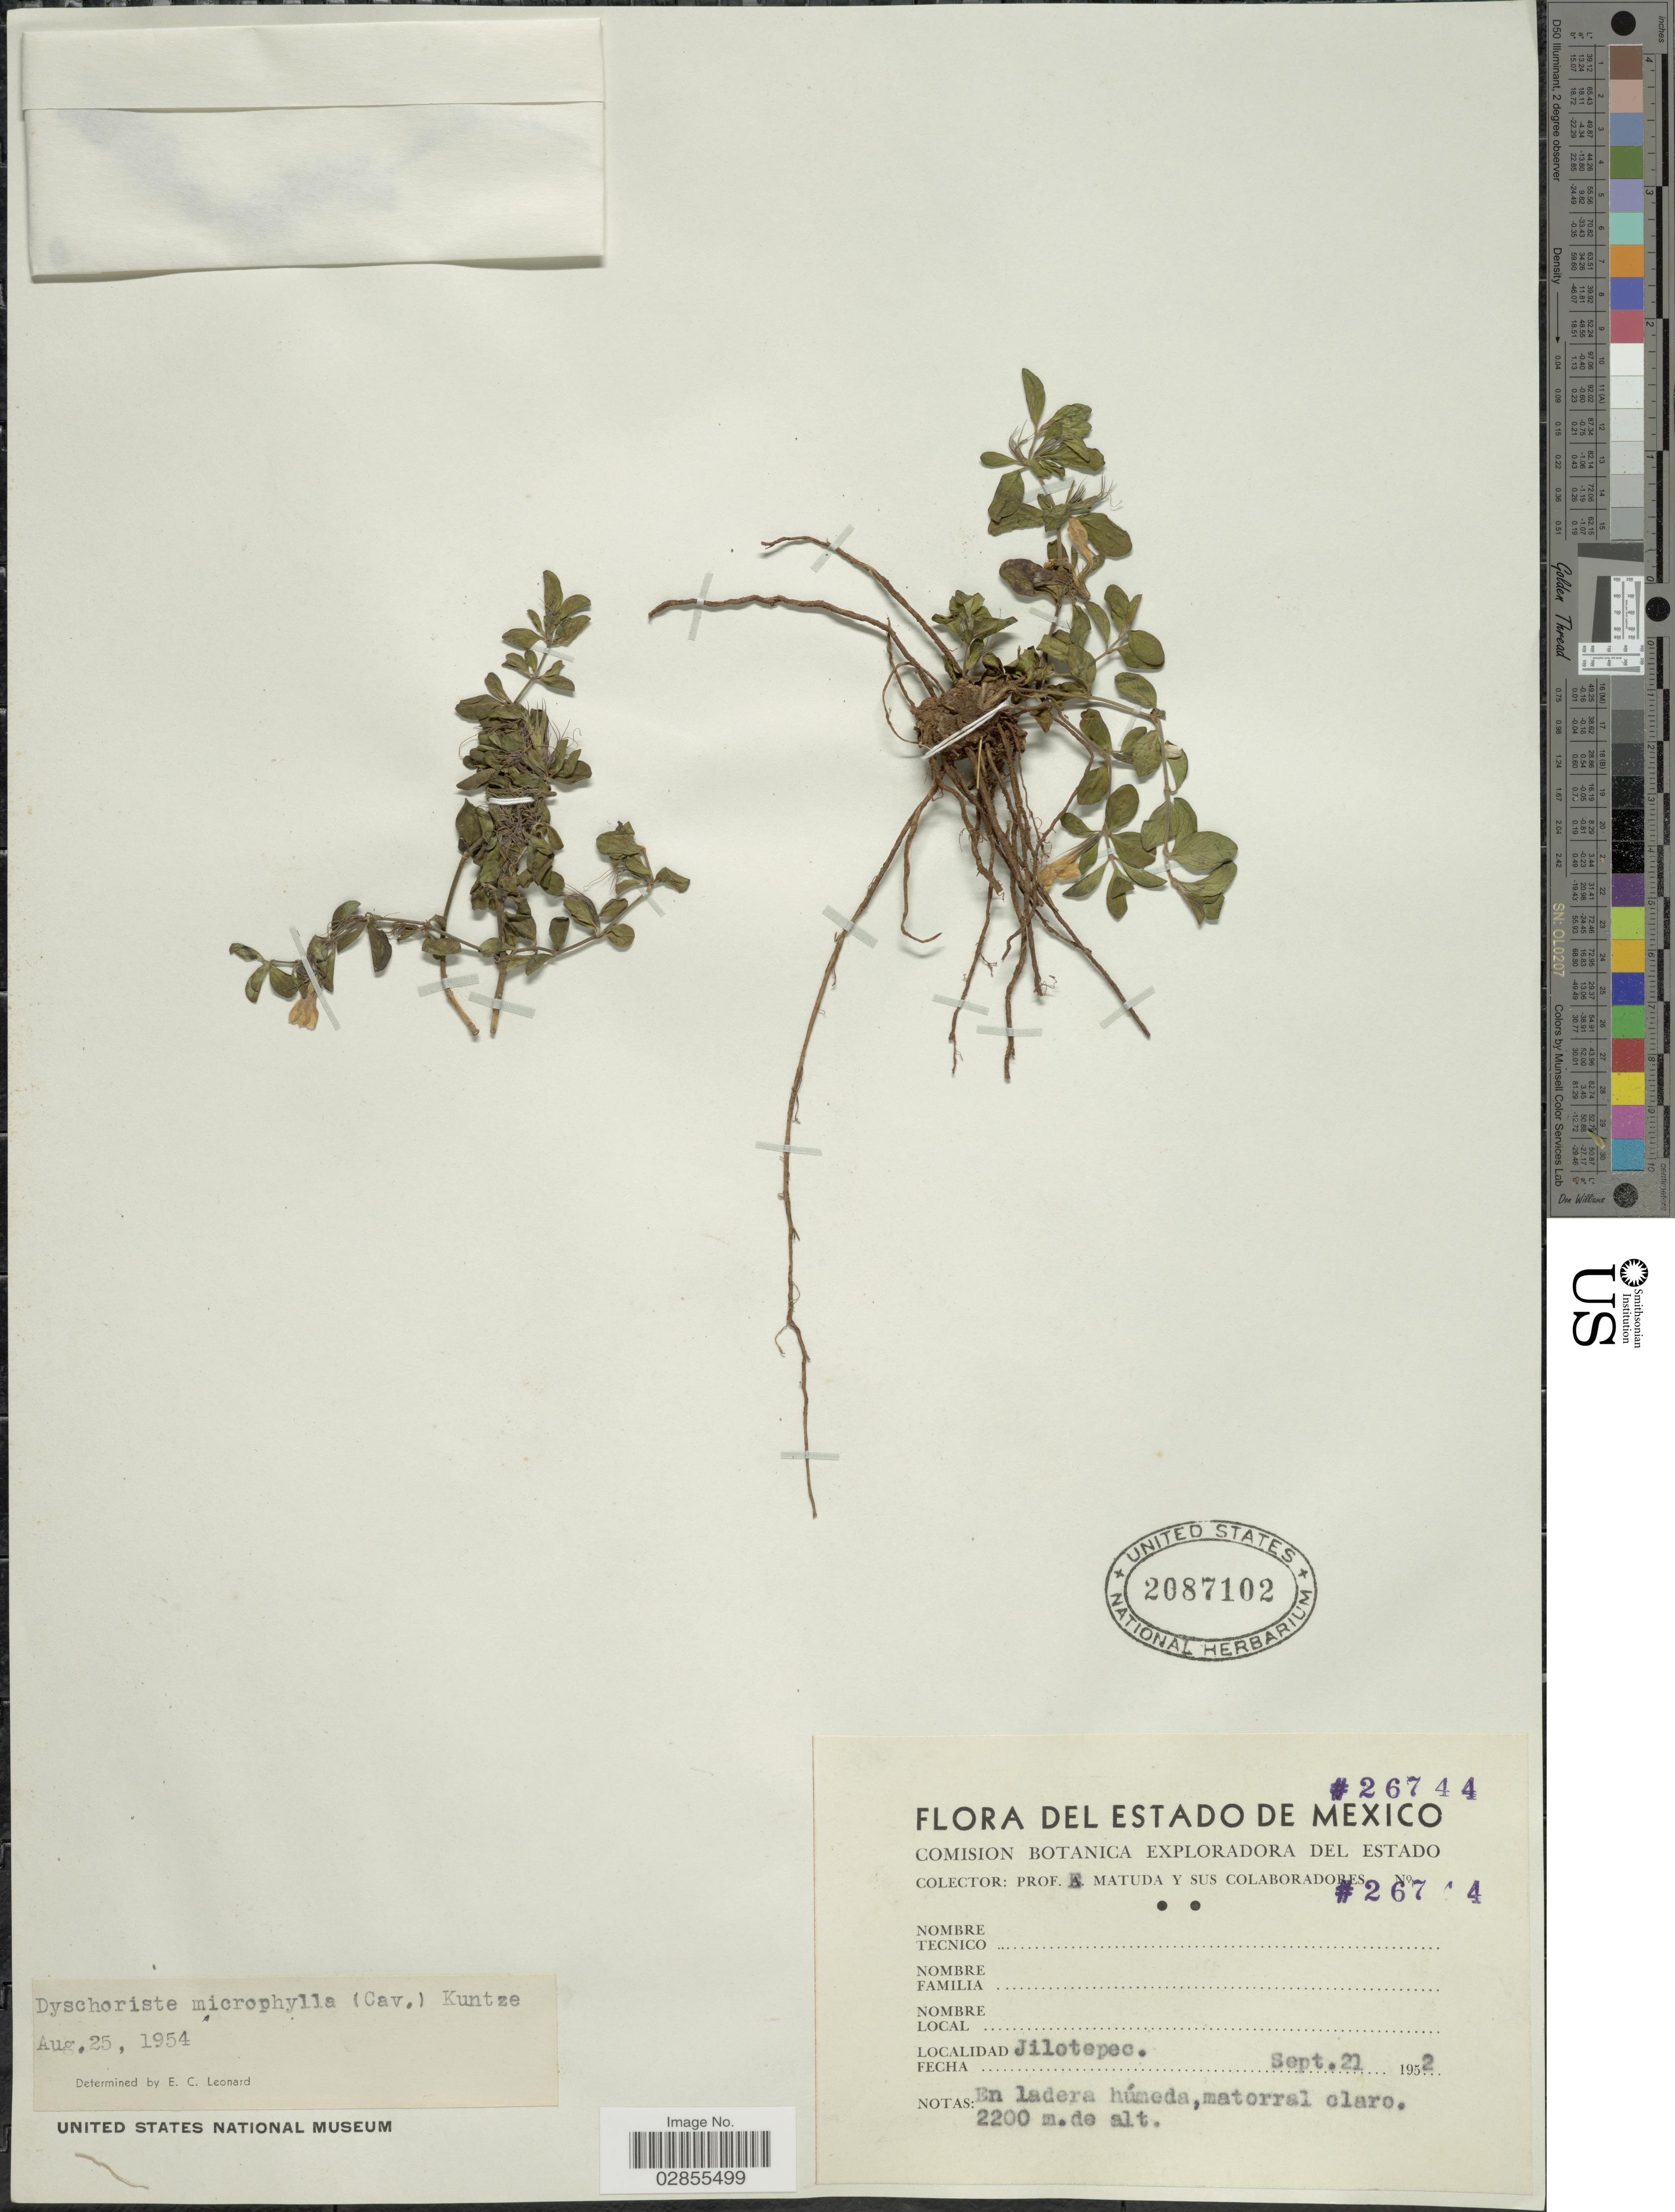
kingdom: Plantae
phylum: Tracheophyta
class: Magnoliopsida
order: Lamiales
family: Acanthaceae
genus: Dyschoriste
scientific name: Dyschoriste microphylla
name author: (Cav.) Kuntze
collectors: E. Matuda & Sus Colaboradores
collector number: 26744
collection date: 1952-09-21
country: Mexico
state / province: México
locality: Jilotepec.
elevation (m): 2200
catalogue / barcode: US 2087102